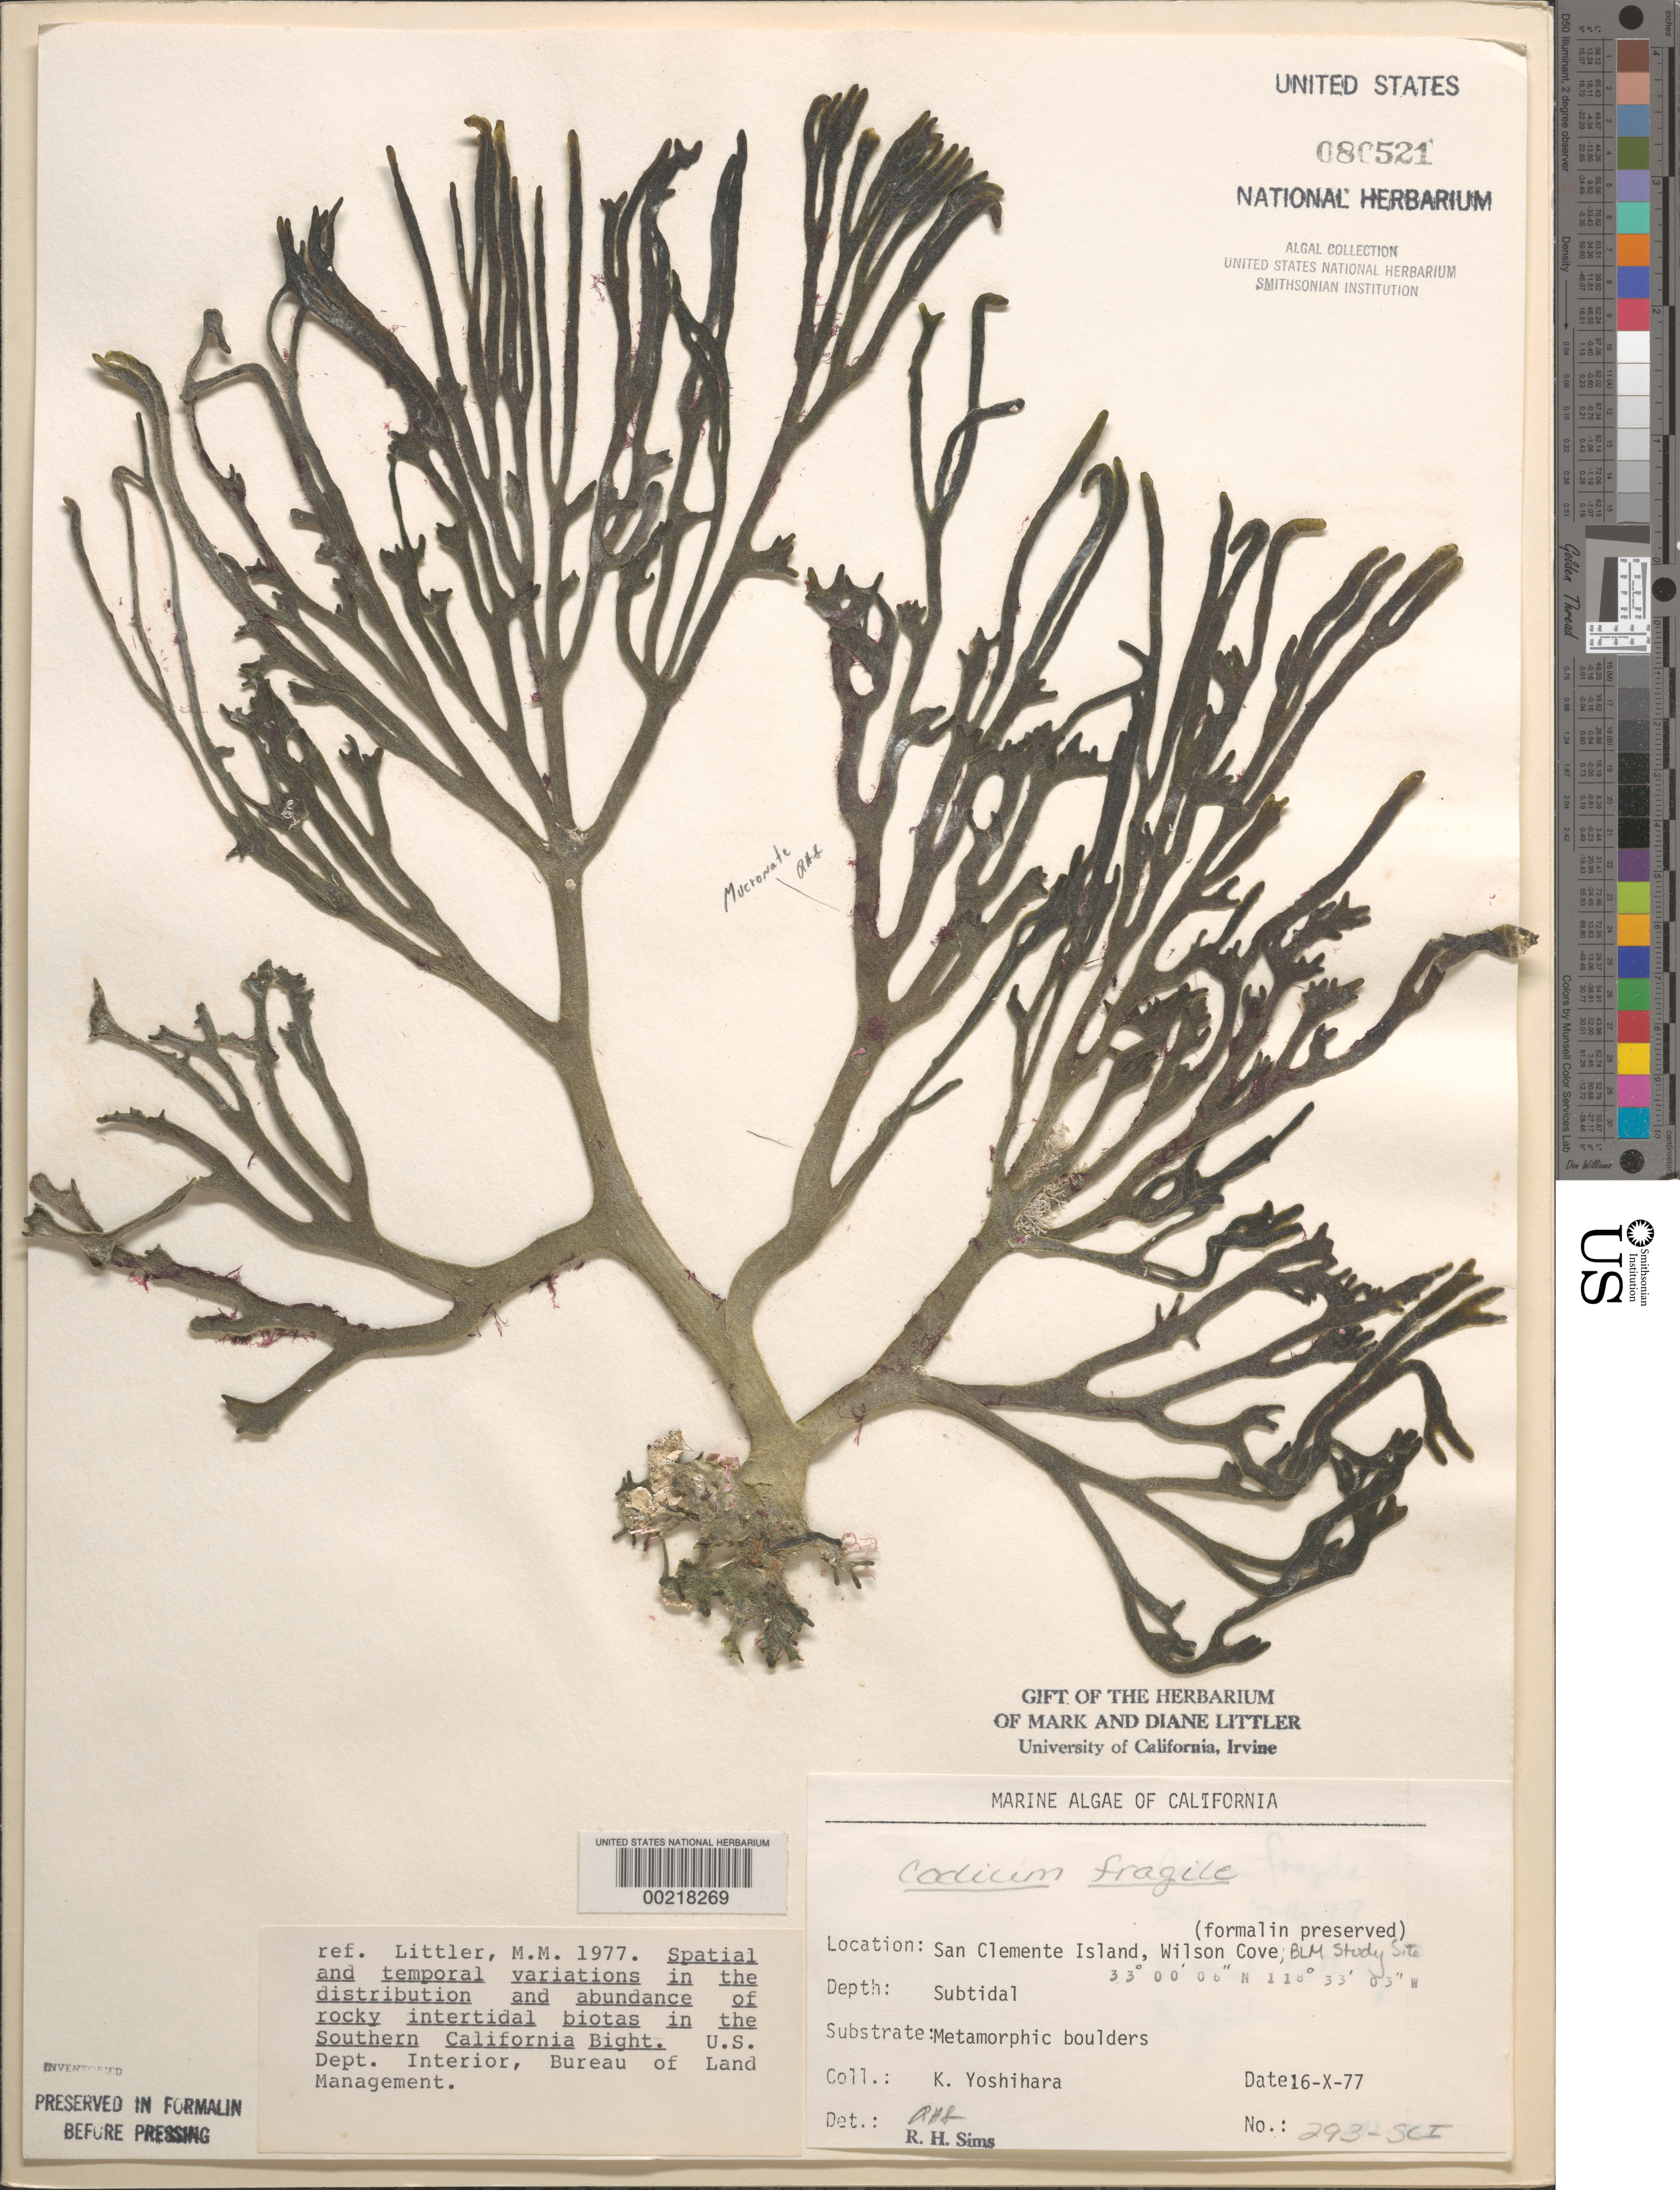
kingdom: Plantae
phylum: Chlorophyta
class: Ulvophyceae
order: Bryopsidales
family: Codiaceae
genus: Codium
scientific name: Codium fragile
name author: (Suringar) P. Hariot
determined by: Sims, Robert H.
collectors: K. Yoshihara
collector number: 293-sci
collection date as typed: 16 Oct 1977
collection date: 1977-10-16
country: United States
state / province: California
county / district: Los Angeles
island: San Clemente Island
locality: Wilson Cove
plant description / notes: BLM-SOCALBIGHT Rocky Intertidal Survey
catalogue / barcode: US 80521